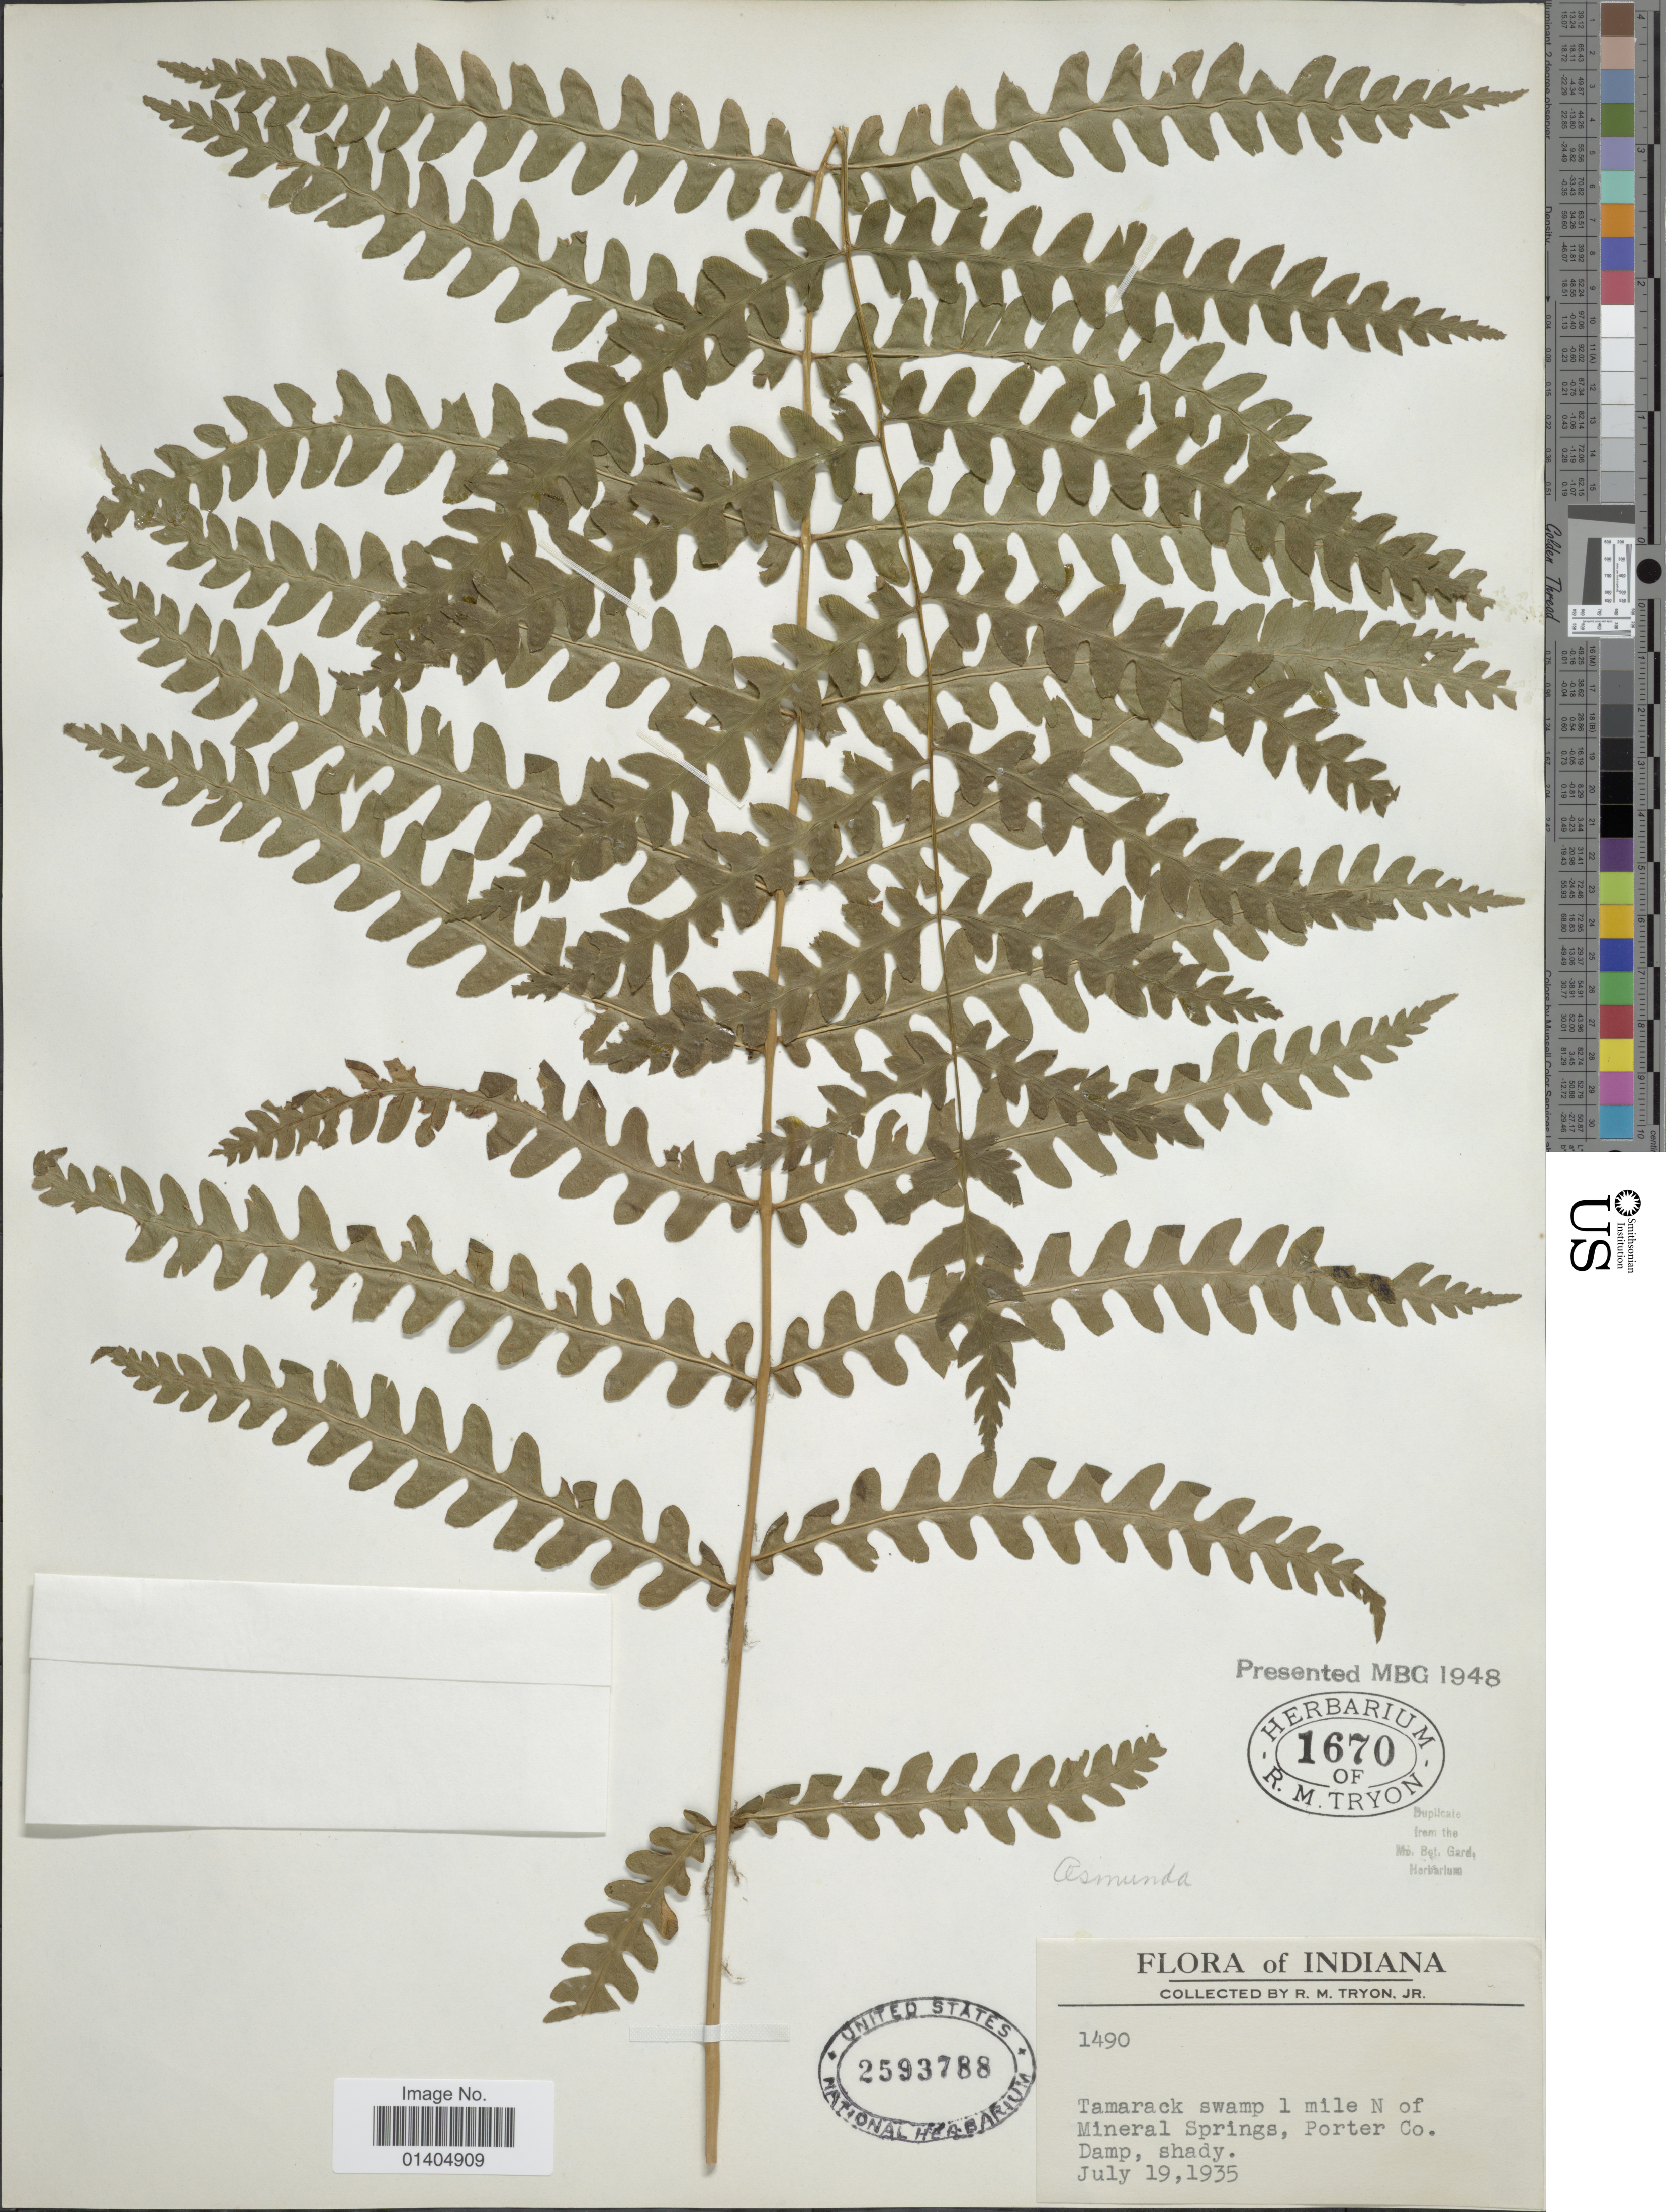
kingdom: Plantae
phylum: Tracheophyta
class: Polypodiopsida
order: Osmundales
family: Osmundaceae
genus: Osmundastrum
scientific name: Osmundastrum cinnamomeum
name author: (L.) C. Presl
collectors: R. M. Tryon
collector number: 1490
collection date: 1935-07-19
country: United States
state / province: Indiana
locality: Tamarack swamp 1 mile N of Mineral Springs, Porter Co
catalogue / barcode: US 2593788